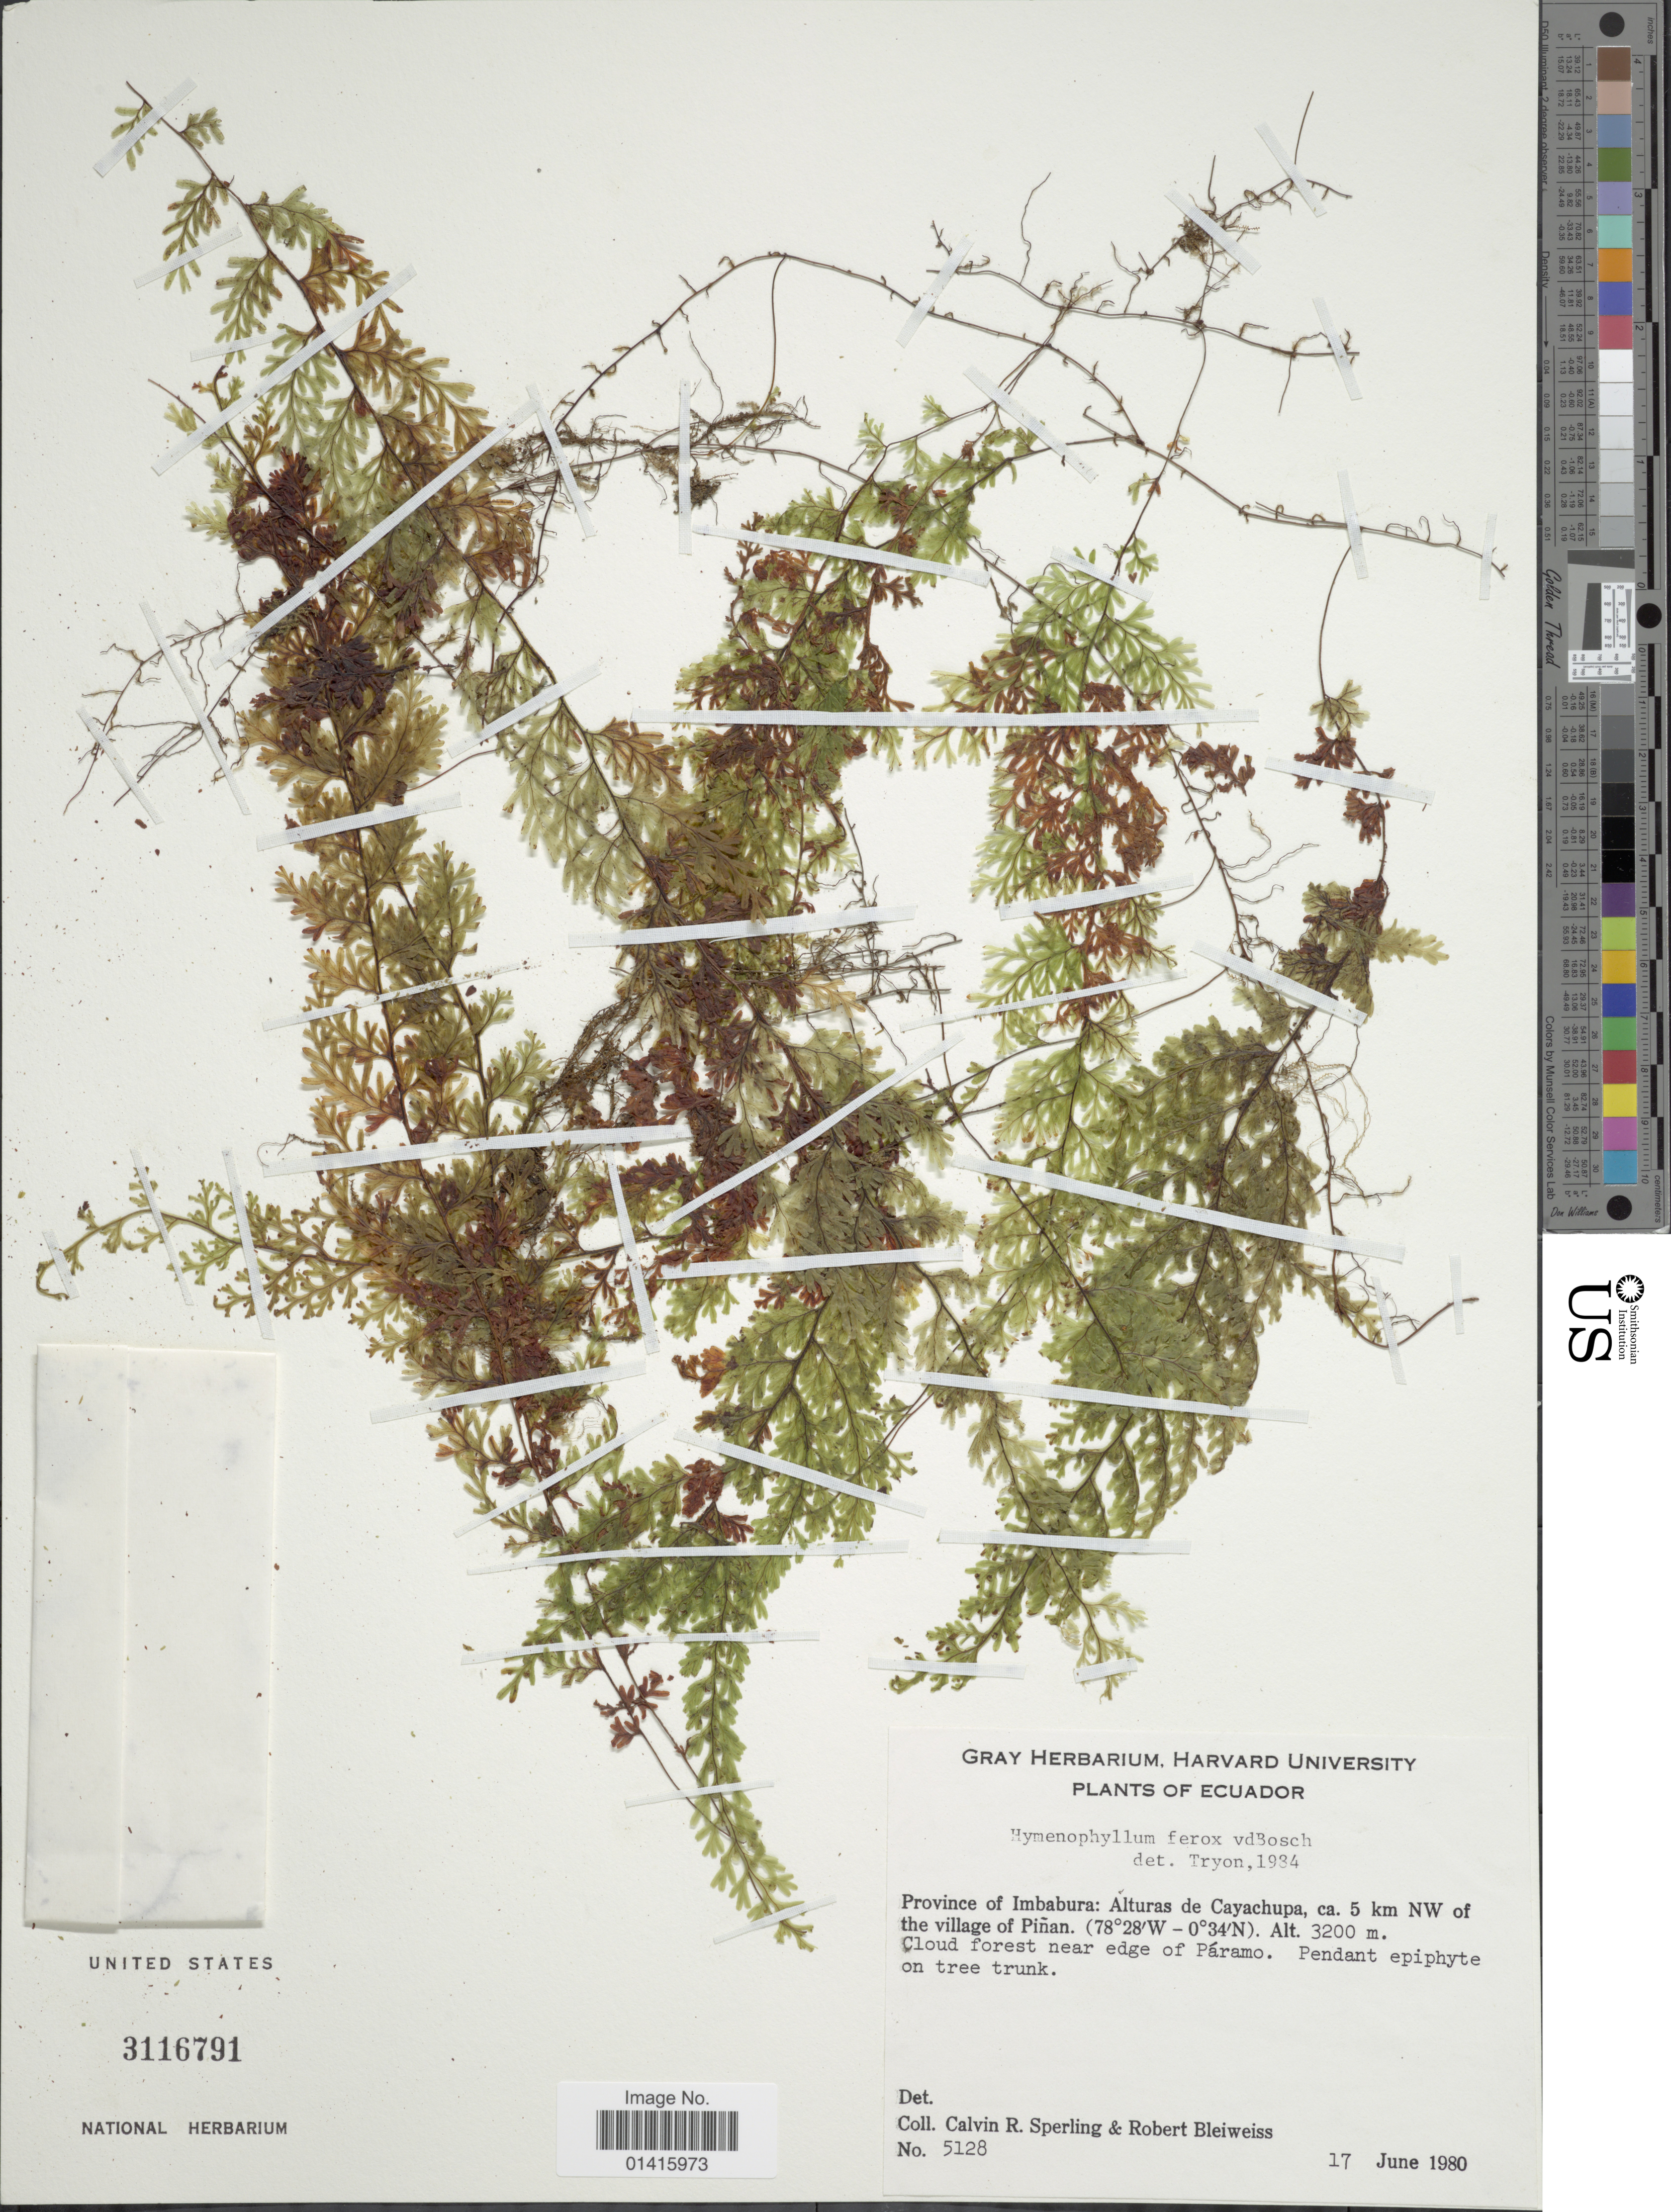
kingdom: Plantae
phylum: Tracheophyta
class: Polypodiopsida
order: Hymenophyllales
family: Hymenophyllaceae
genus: Hymenophyllum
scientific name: Hymenophyllum ferax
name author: Bosch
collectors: C. R. Sperling & R. Bleiweiss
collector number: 5128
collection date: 1980-06-17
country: Ecuador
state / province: Imbabura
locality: Province of Imbabura: Alturas de Cayachupa, ca. 5km NW of the village of Pinan, cloud forest near edge of Páramo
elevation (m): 3200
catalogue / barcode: US 3116791